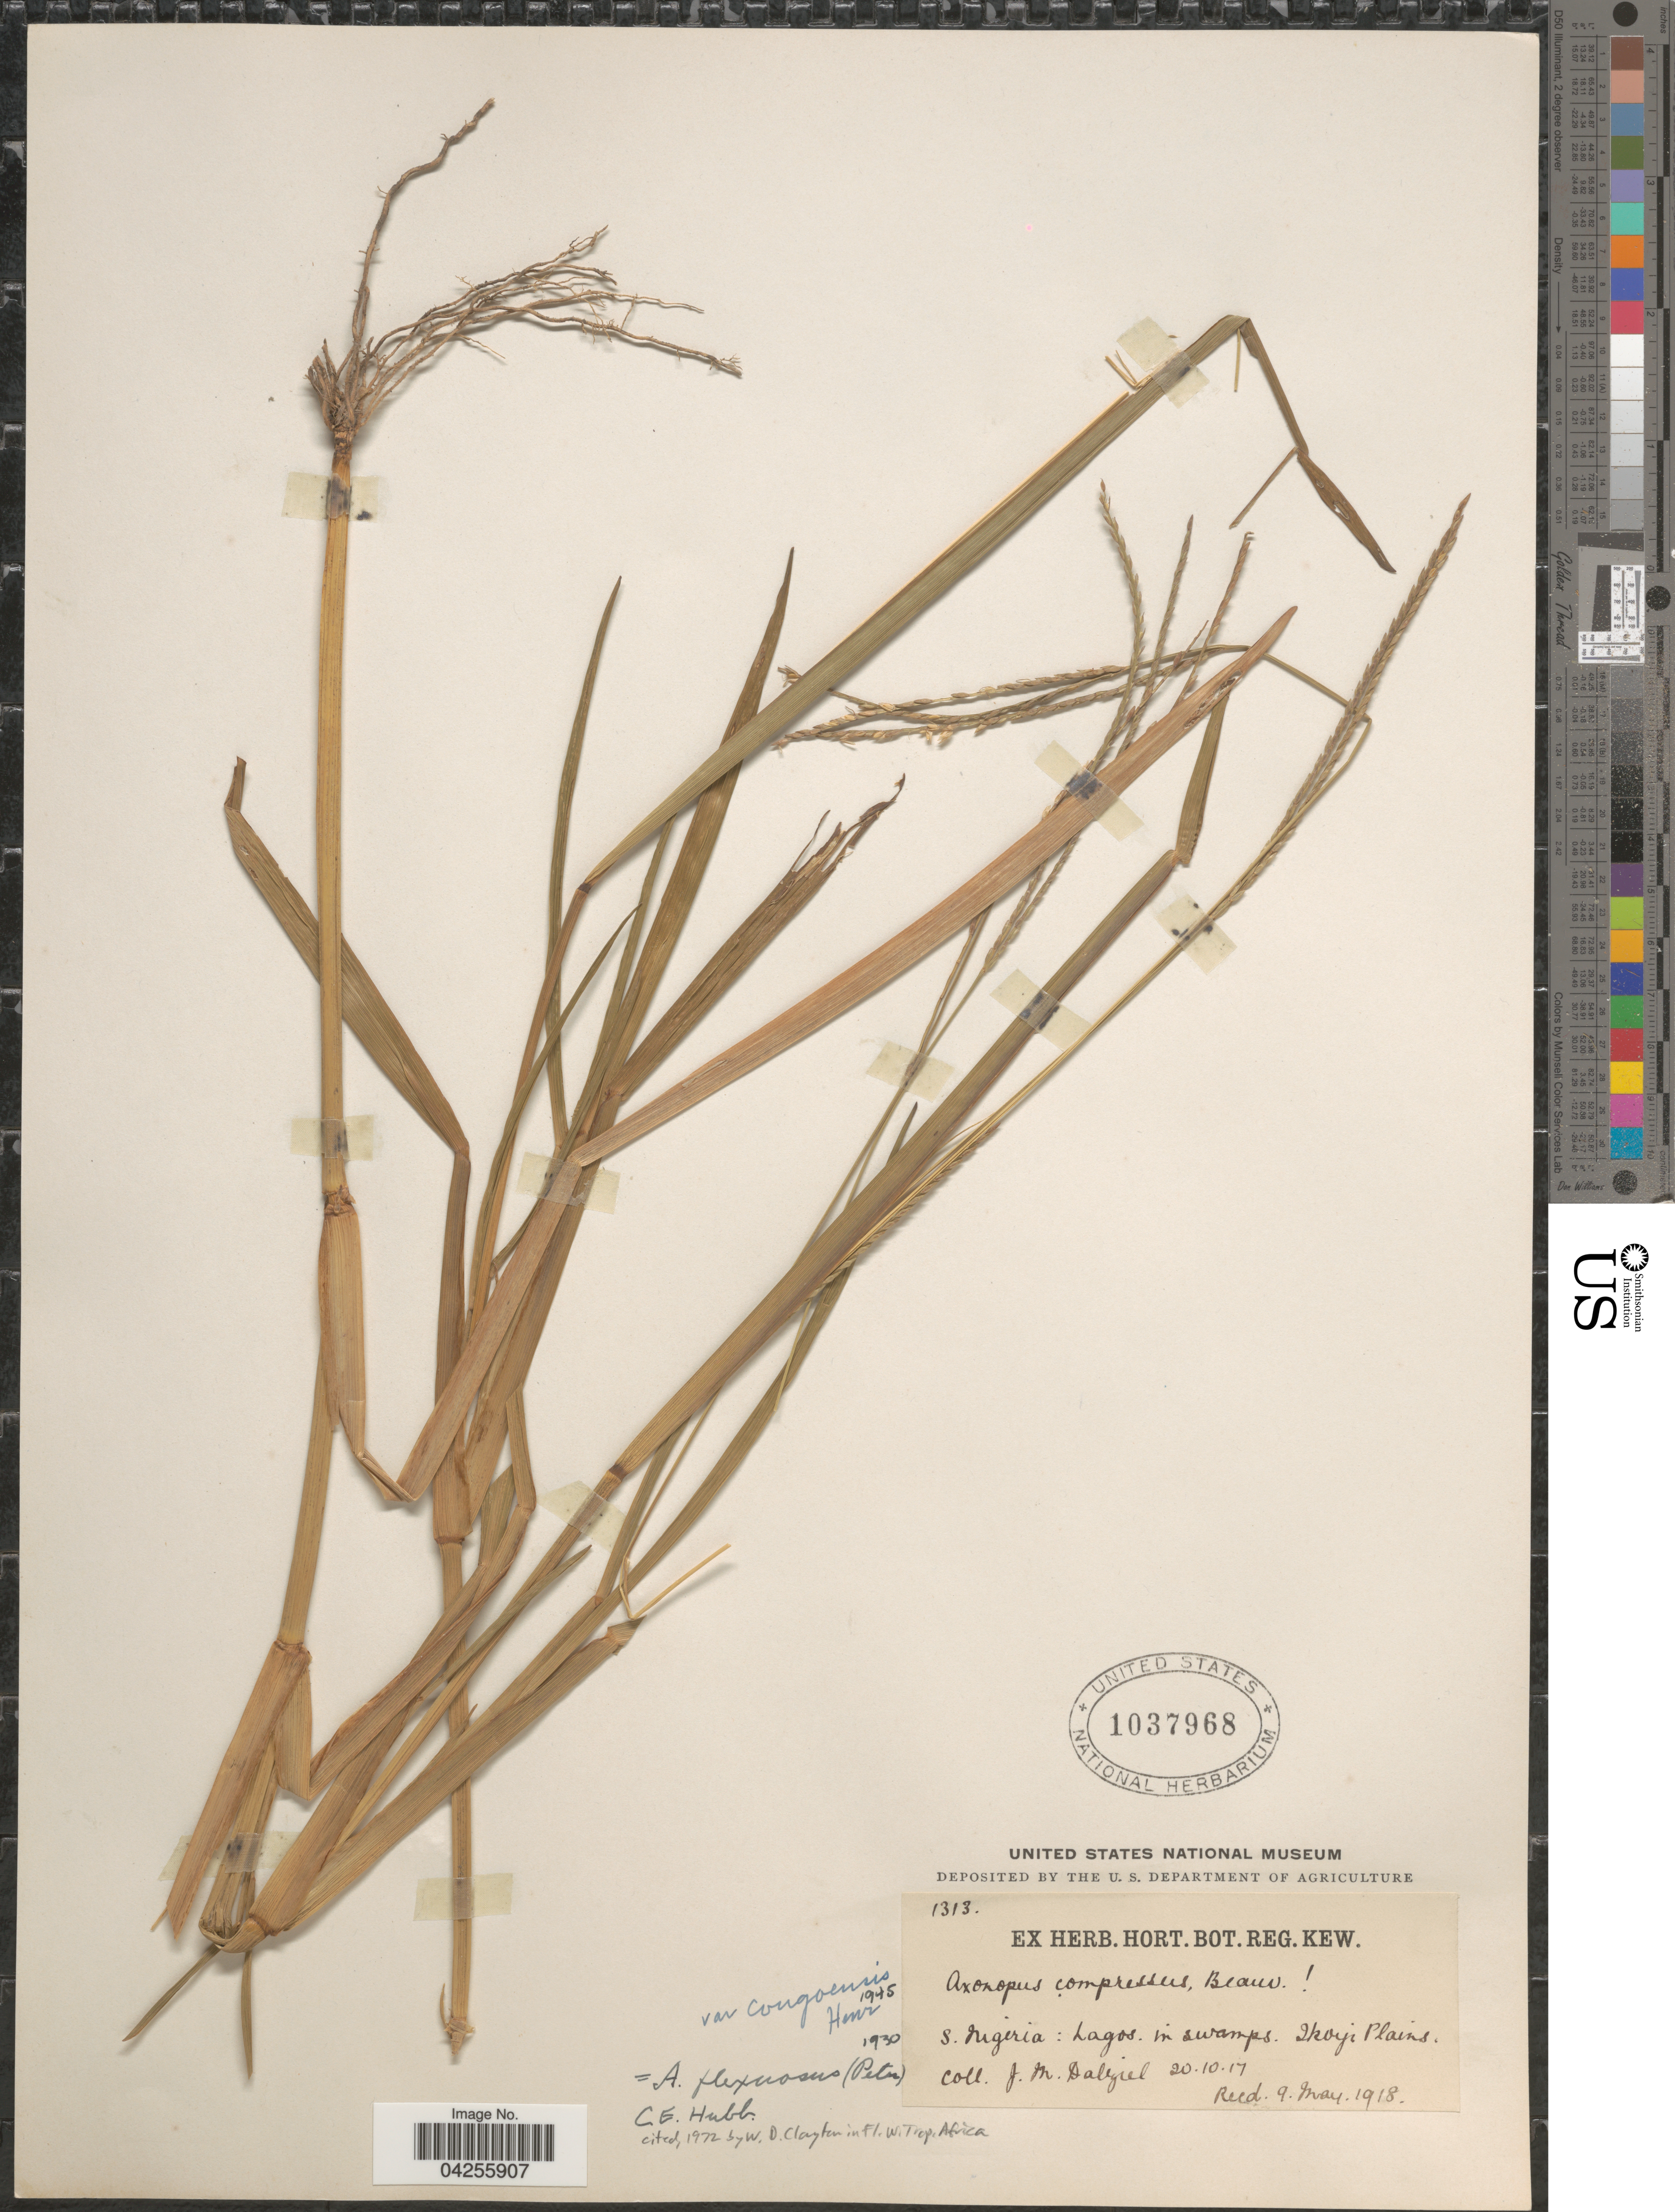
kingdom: Plantae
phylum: Tracheophyta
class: Liliopsida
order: Poales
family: Poaceae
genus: Axonopus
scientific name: Axonopus flexuosus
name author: (Peter) C. E. Hubb.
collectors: J. Dalziel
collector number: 1313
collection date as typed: Transcribed d/m/y: 20/10/17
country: Nigeria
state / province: Lagos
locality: S. Nigeria: in swamps. Ikoyi Plains.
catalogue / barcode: US 1037968